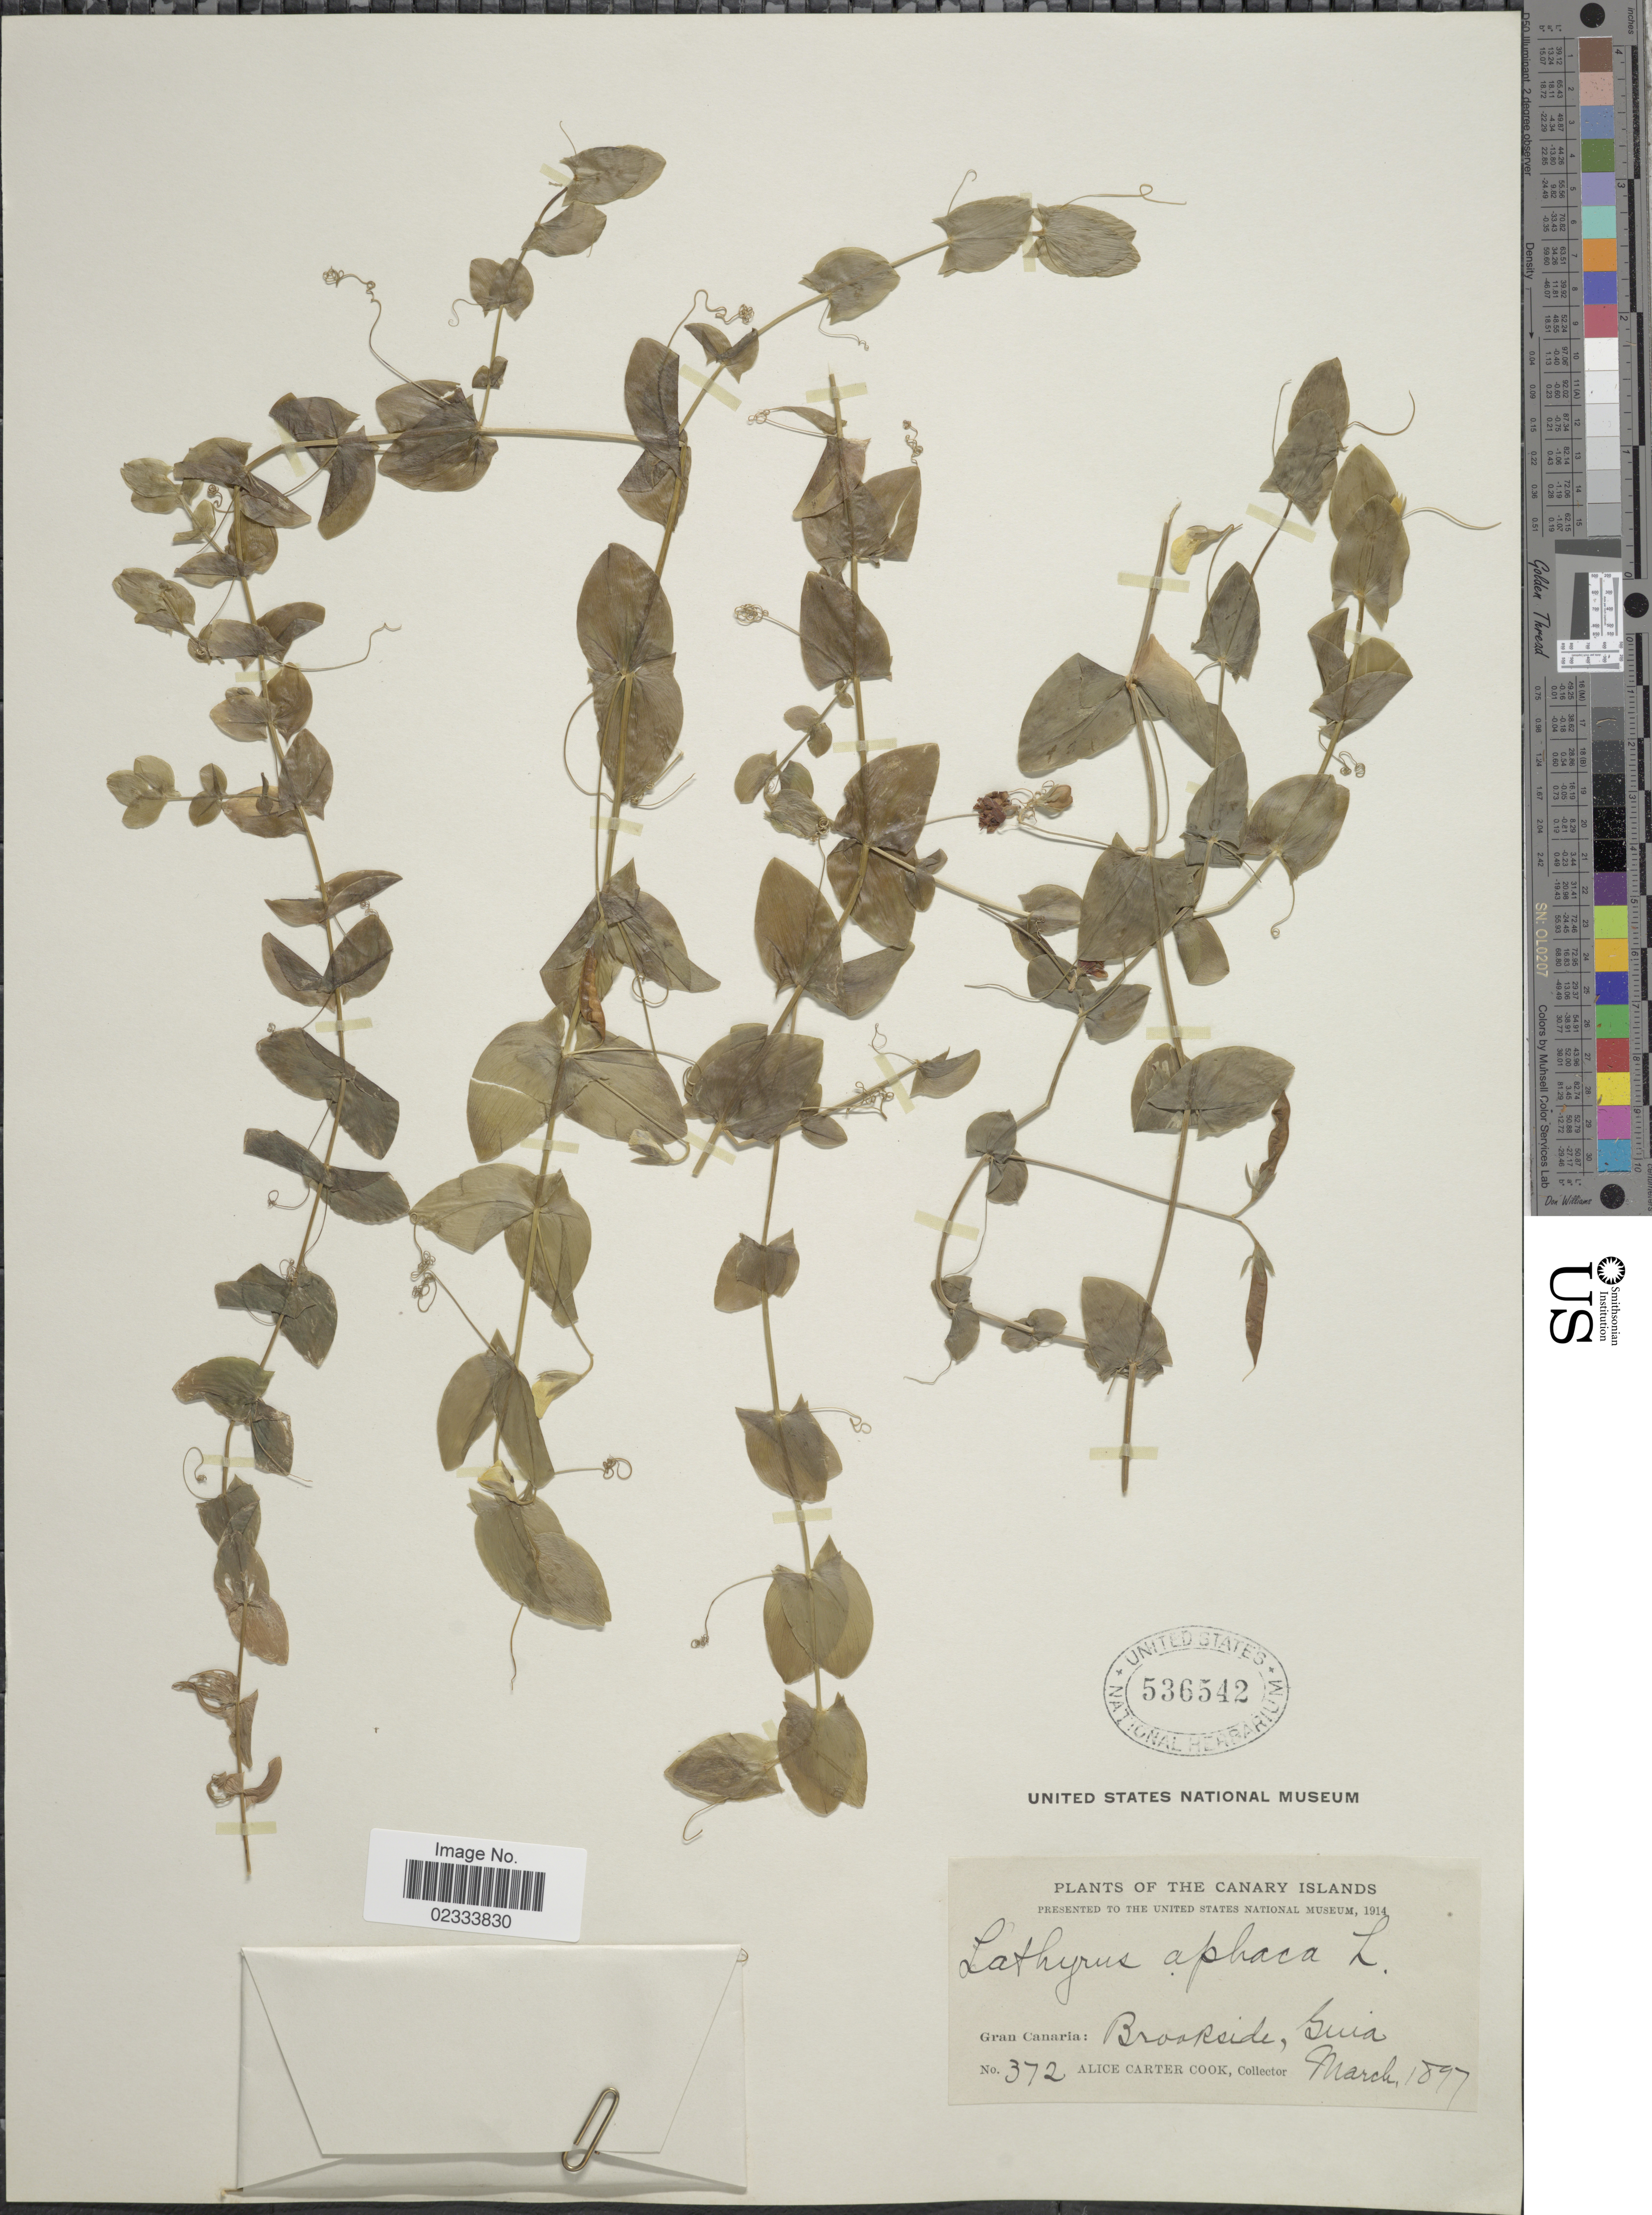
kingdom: Plantae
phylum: Tracheophyta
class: Magnoliopsida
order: Fabales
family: Fabaceae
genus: Lathyrus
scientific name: Lathyrus aphaca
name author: L.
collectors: Alice C. Cook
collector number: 372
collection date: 1897-03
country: Spain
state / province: Canarias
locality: Canary Islands: Gran Canaria: Brookside, Guia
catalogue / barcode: US 536542